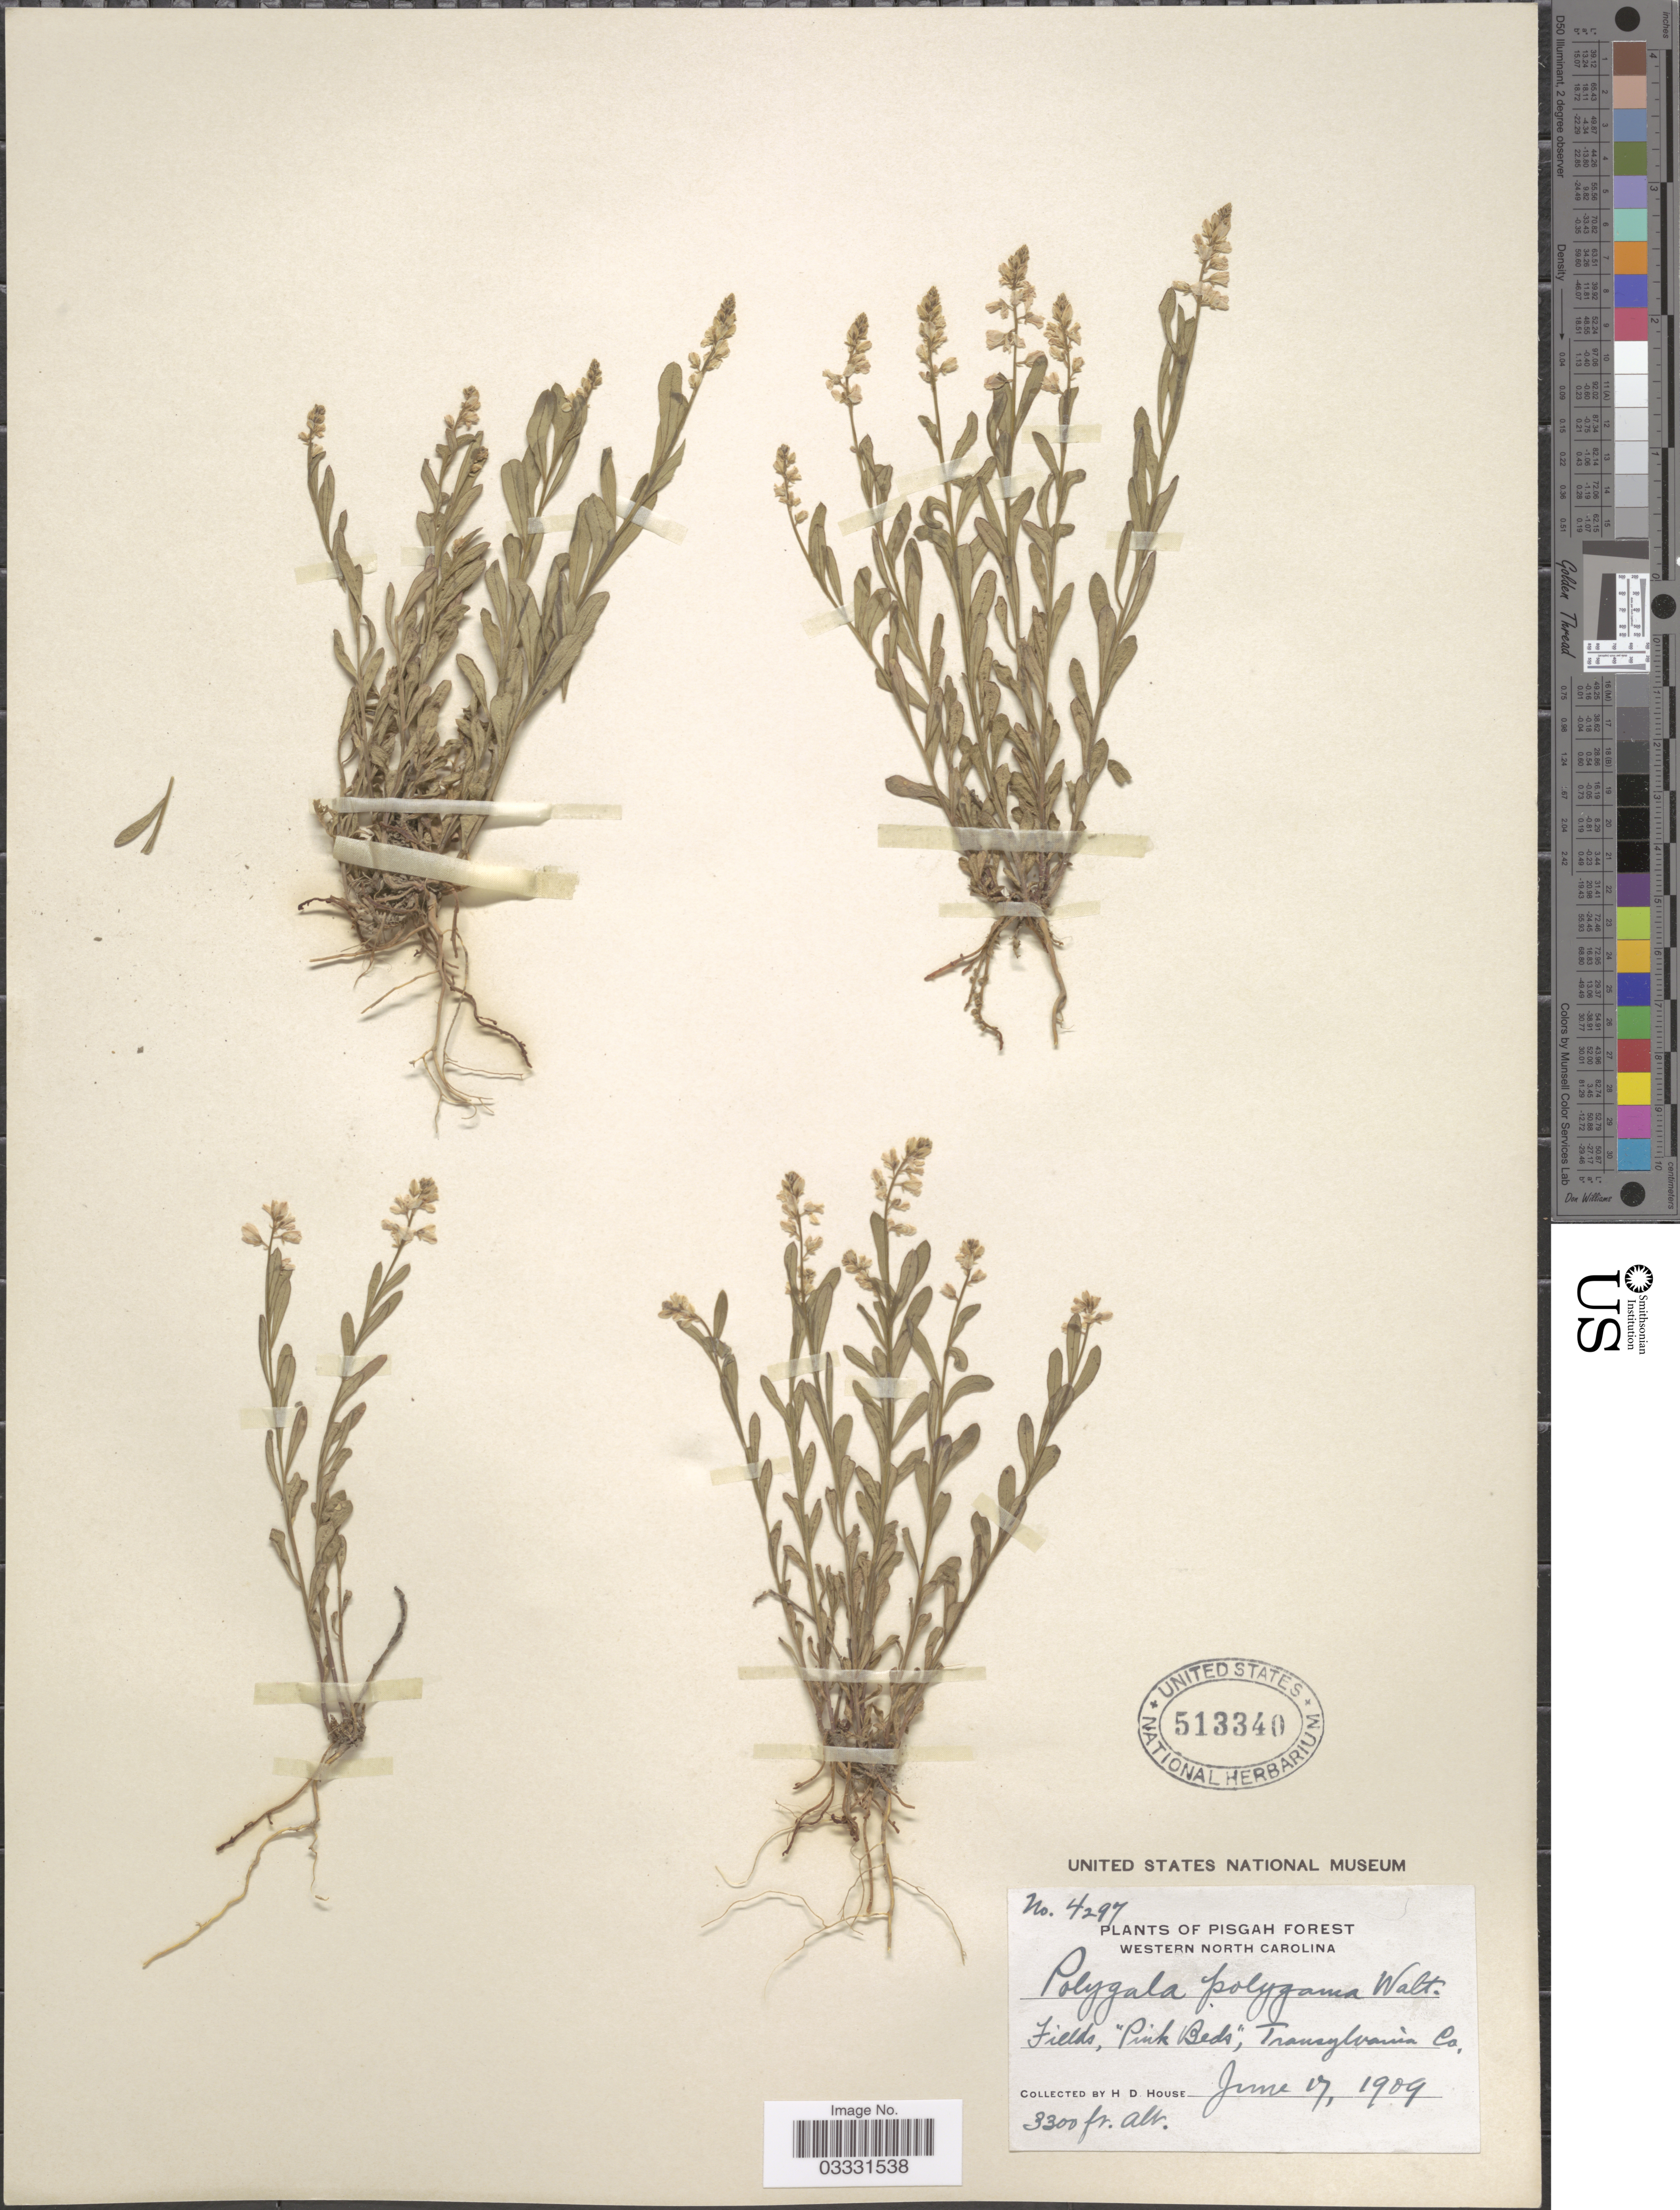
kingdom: Plantae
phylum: Tracheophyta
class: Magnoliopsida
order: Fabales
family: Polygalaceae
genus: Polygala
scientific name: Polygala polygama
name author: Walter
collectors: H. D. House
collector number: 4297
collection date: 1909-06-17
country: United States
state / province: North Carolina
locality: Pisgah Forest. Western North Carolina. Transylvania Co.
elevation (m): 1006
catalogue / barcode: US 513340